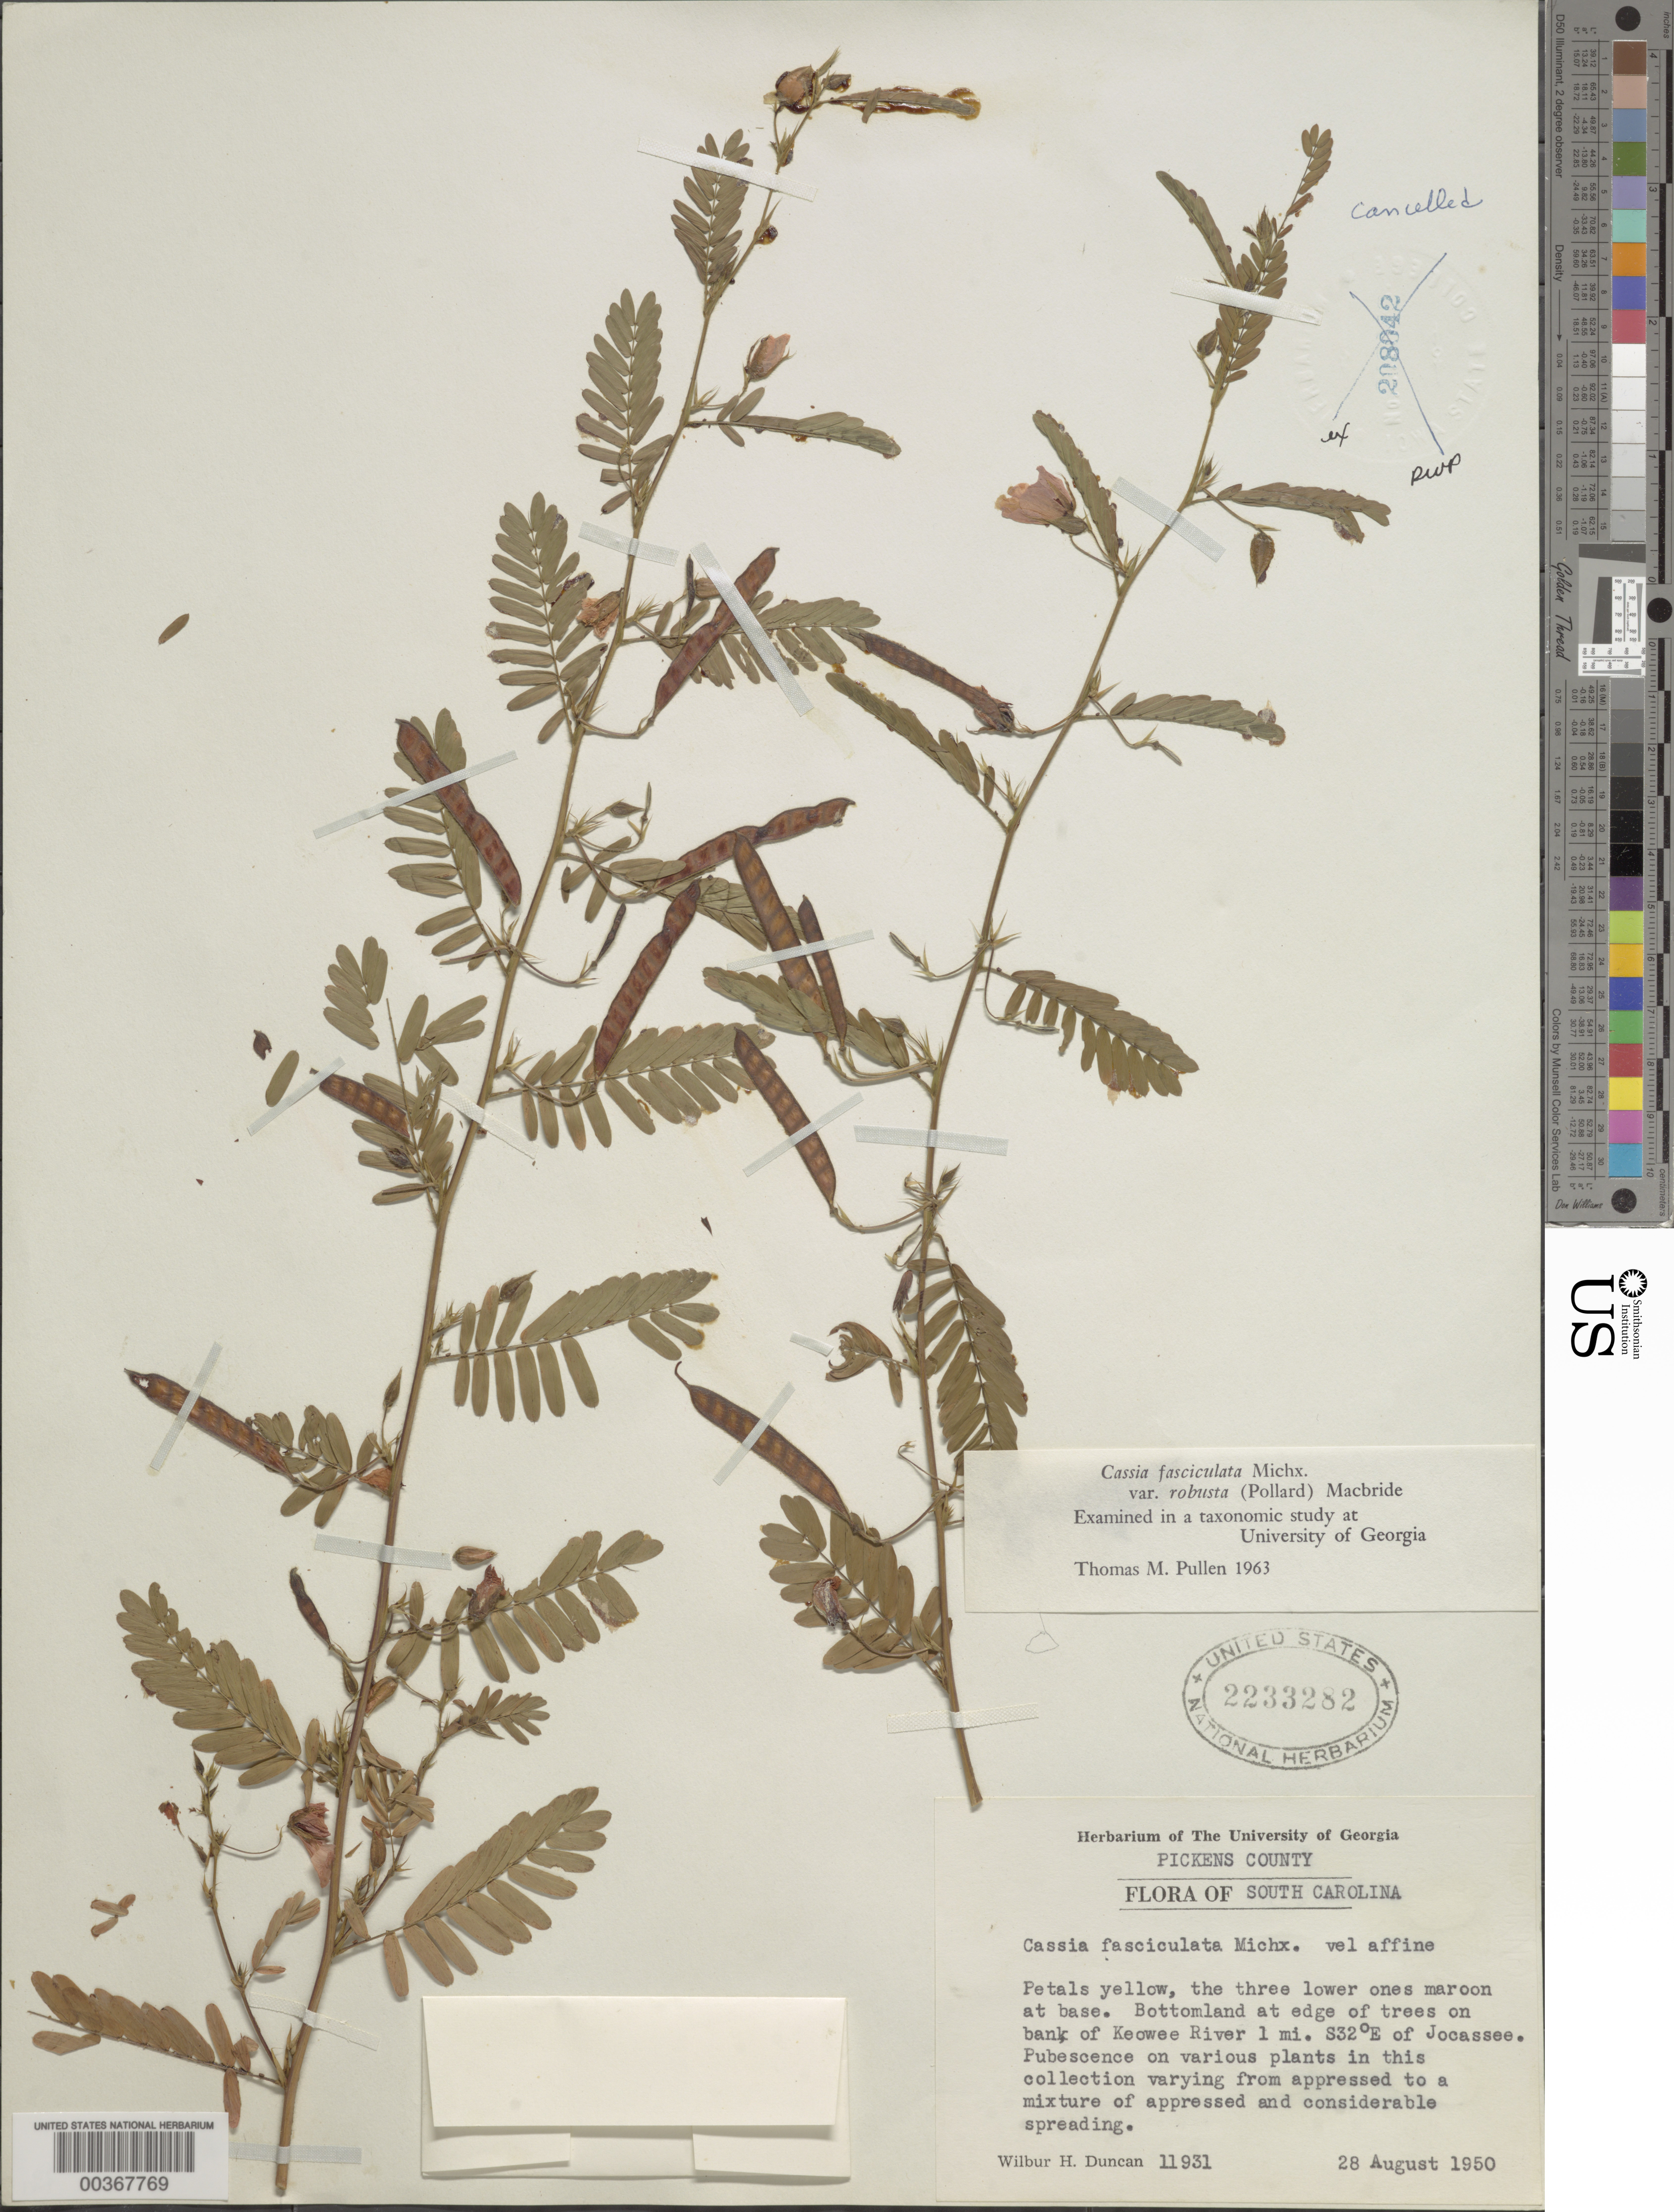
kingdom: Plantae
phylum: Tracheophyta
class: Magnoliopsida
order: Fabales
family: Fabaceae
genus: Chamaecrista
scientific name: Chamaecrista fasciculata var. robusta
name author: (Pollard) Moldenke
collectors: W. H. Duncan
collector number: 11931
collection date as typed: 28 Aug 1950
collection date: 1950-08-28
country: United States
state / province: South Carolina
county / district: Pickens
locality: Bank of keowee river 1 mi of jocassee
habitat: Bottomland at the edge of trees on bank of river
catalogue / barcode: US 2233282